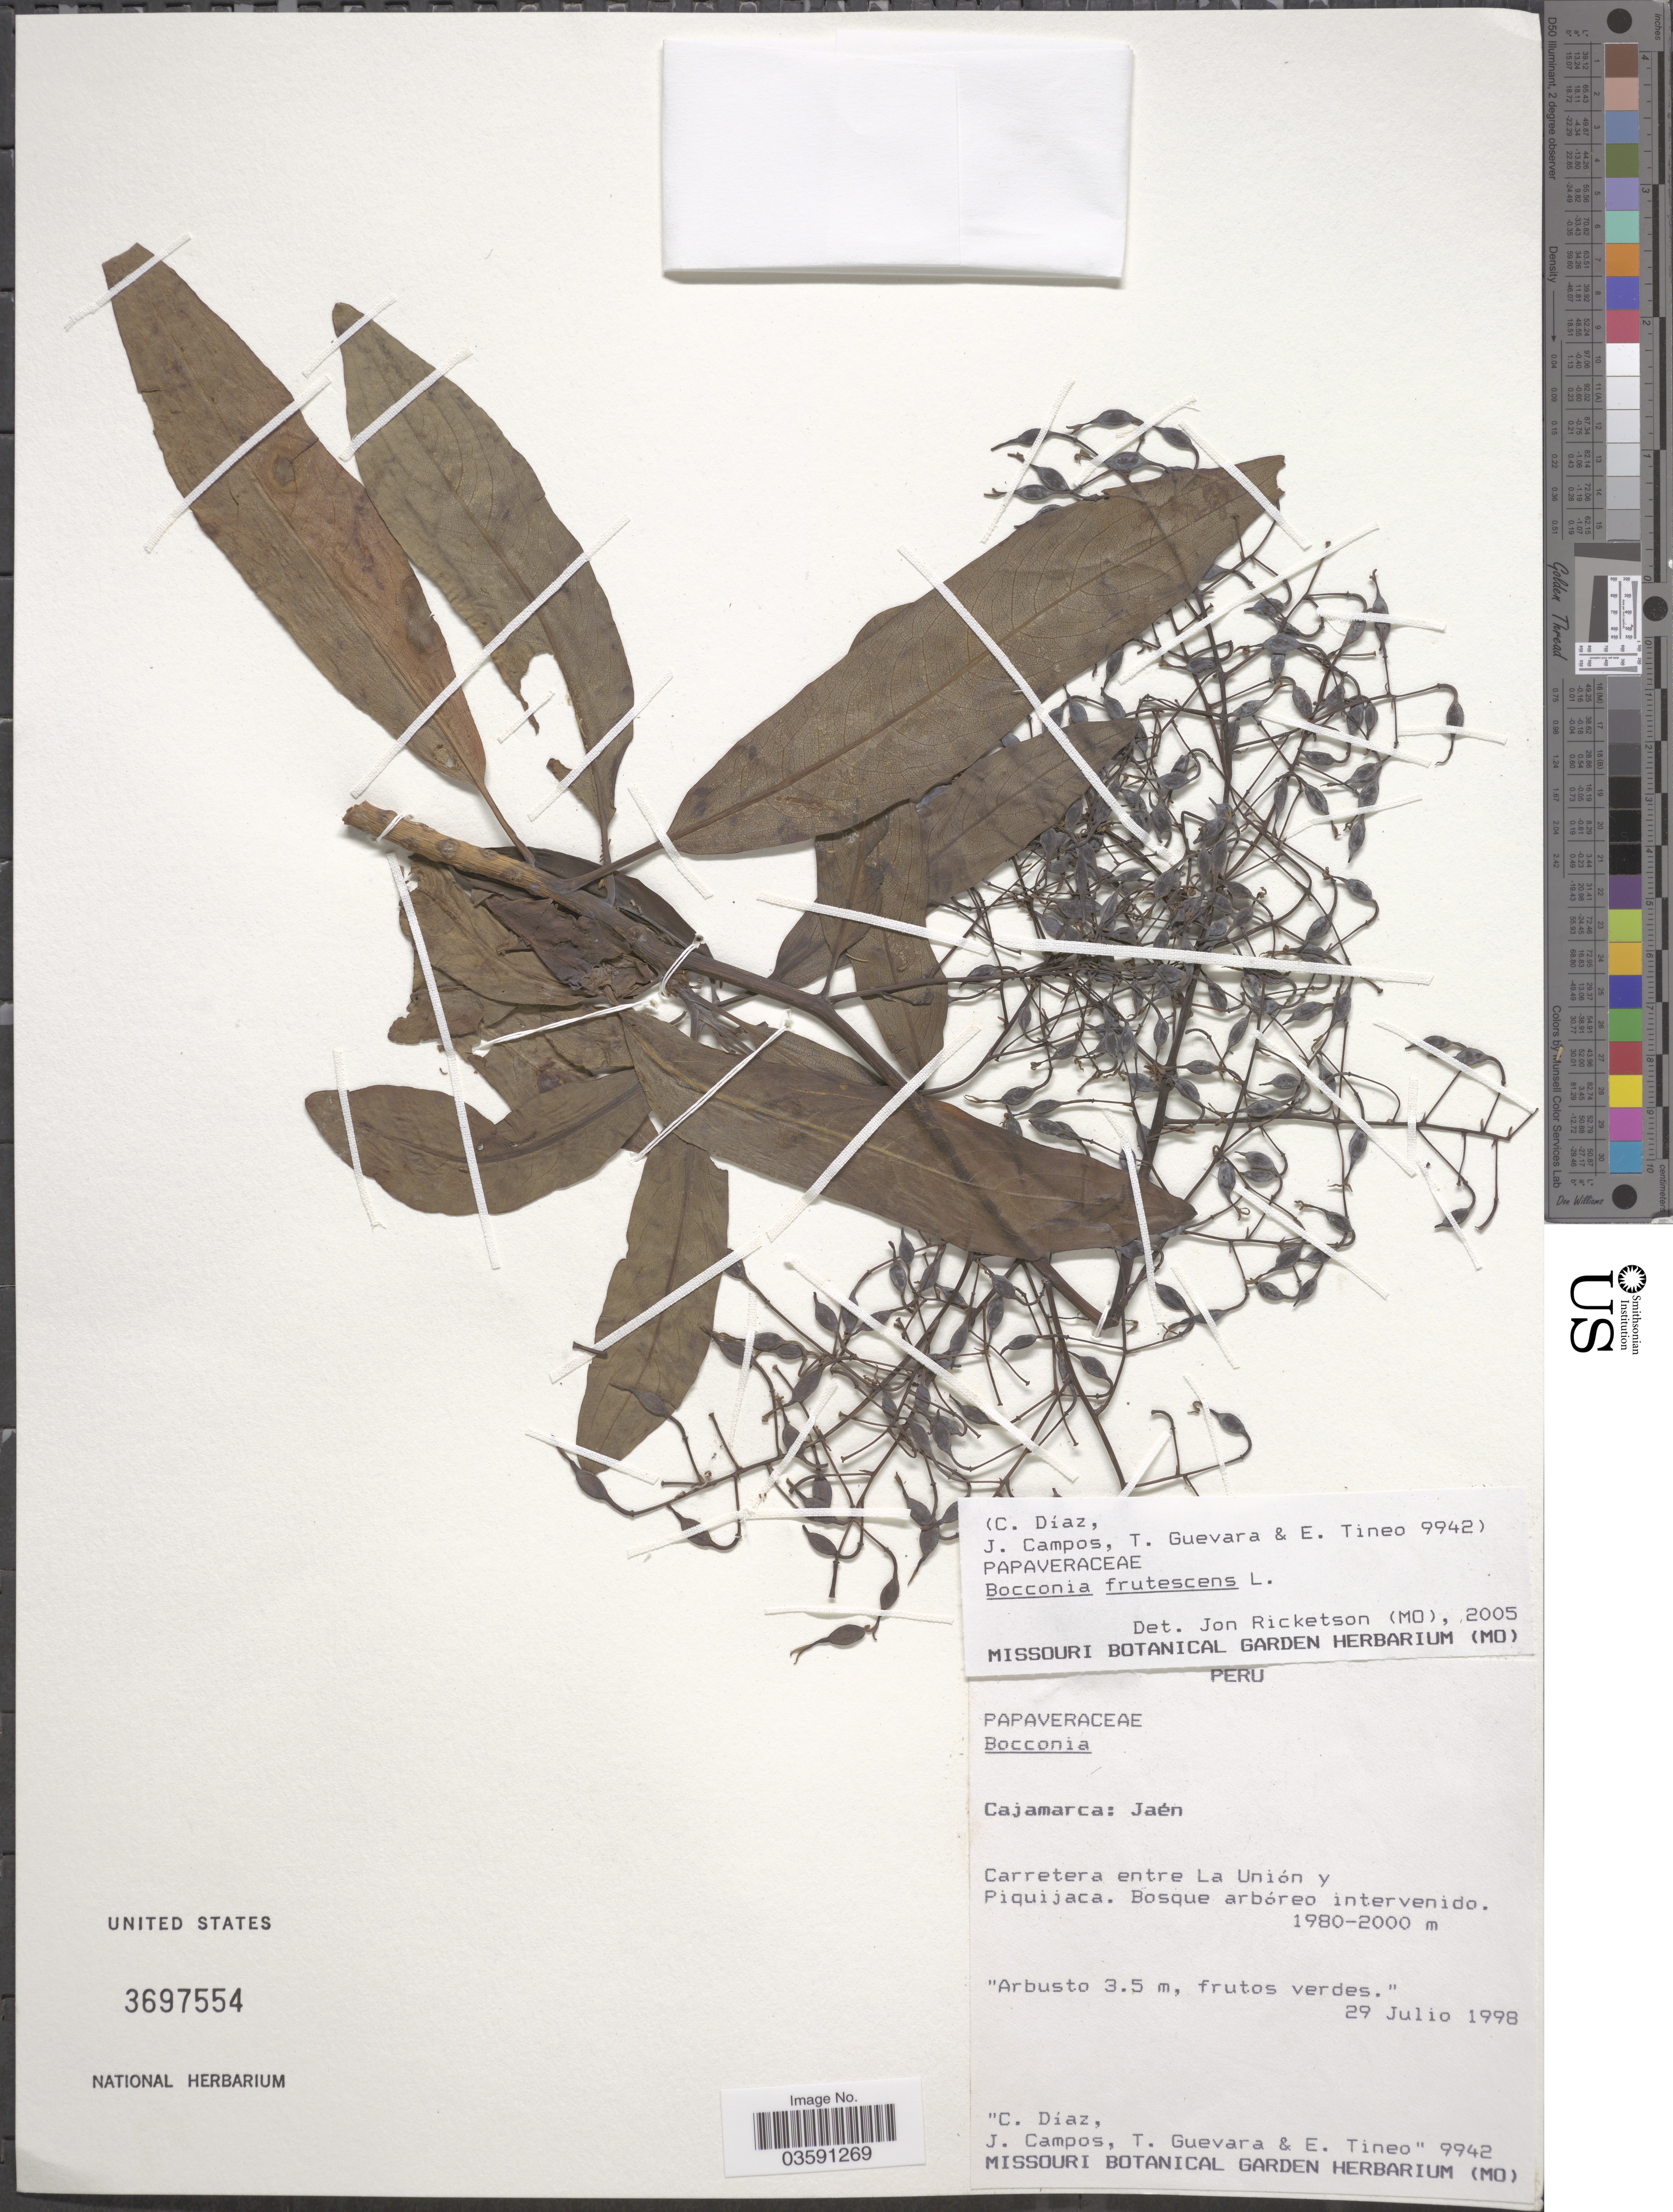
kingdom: Plantae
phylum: Tracheophyta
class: Magnoliopsida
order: Ranunculales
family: Papaveraceae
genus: Bocconia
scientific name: Bocconia integrifolia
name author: Bonpl.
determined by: Strong, Mark T., (BOT), Smithsonian Institution - National Museum of Natural History (UNITED STATES)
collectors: C. Díaz, J. Campos, T. Guevara & E. Tineo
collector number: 9942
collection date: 1998-07-29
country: Peru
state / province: Cajamarca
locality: Jaén. Carretera entre La Unión y Piquijaca.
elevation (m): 1980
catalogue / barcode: US 3697554